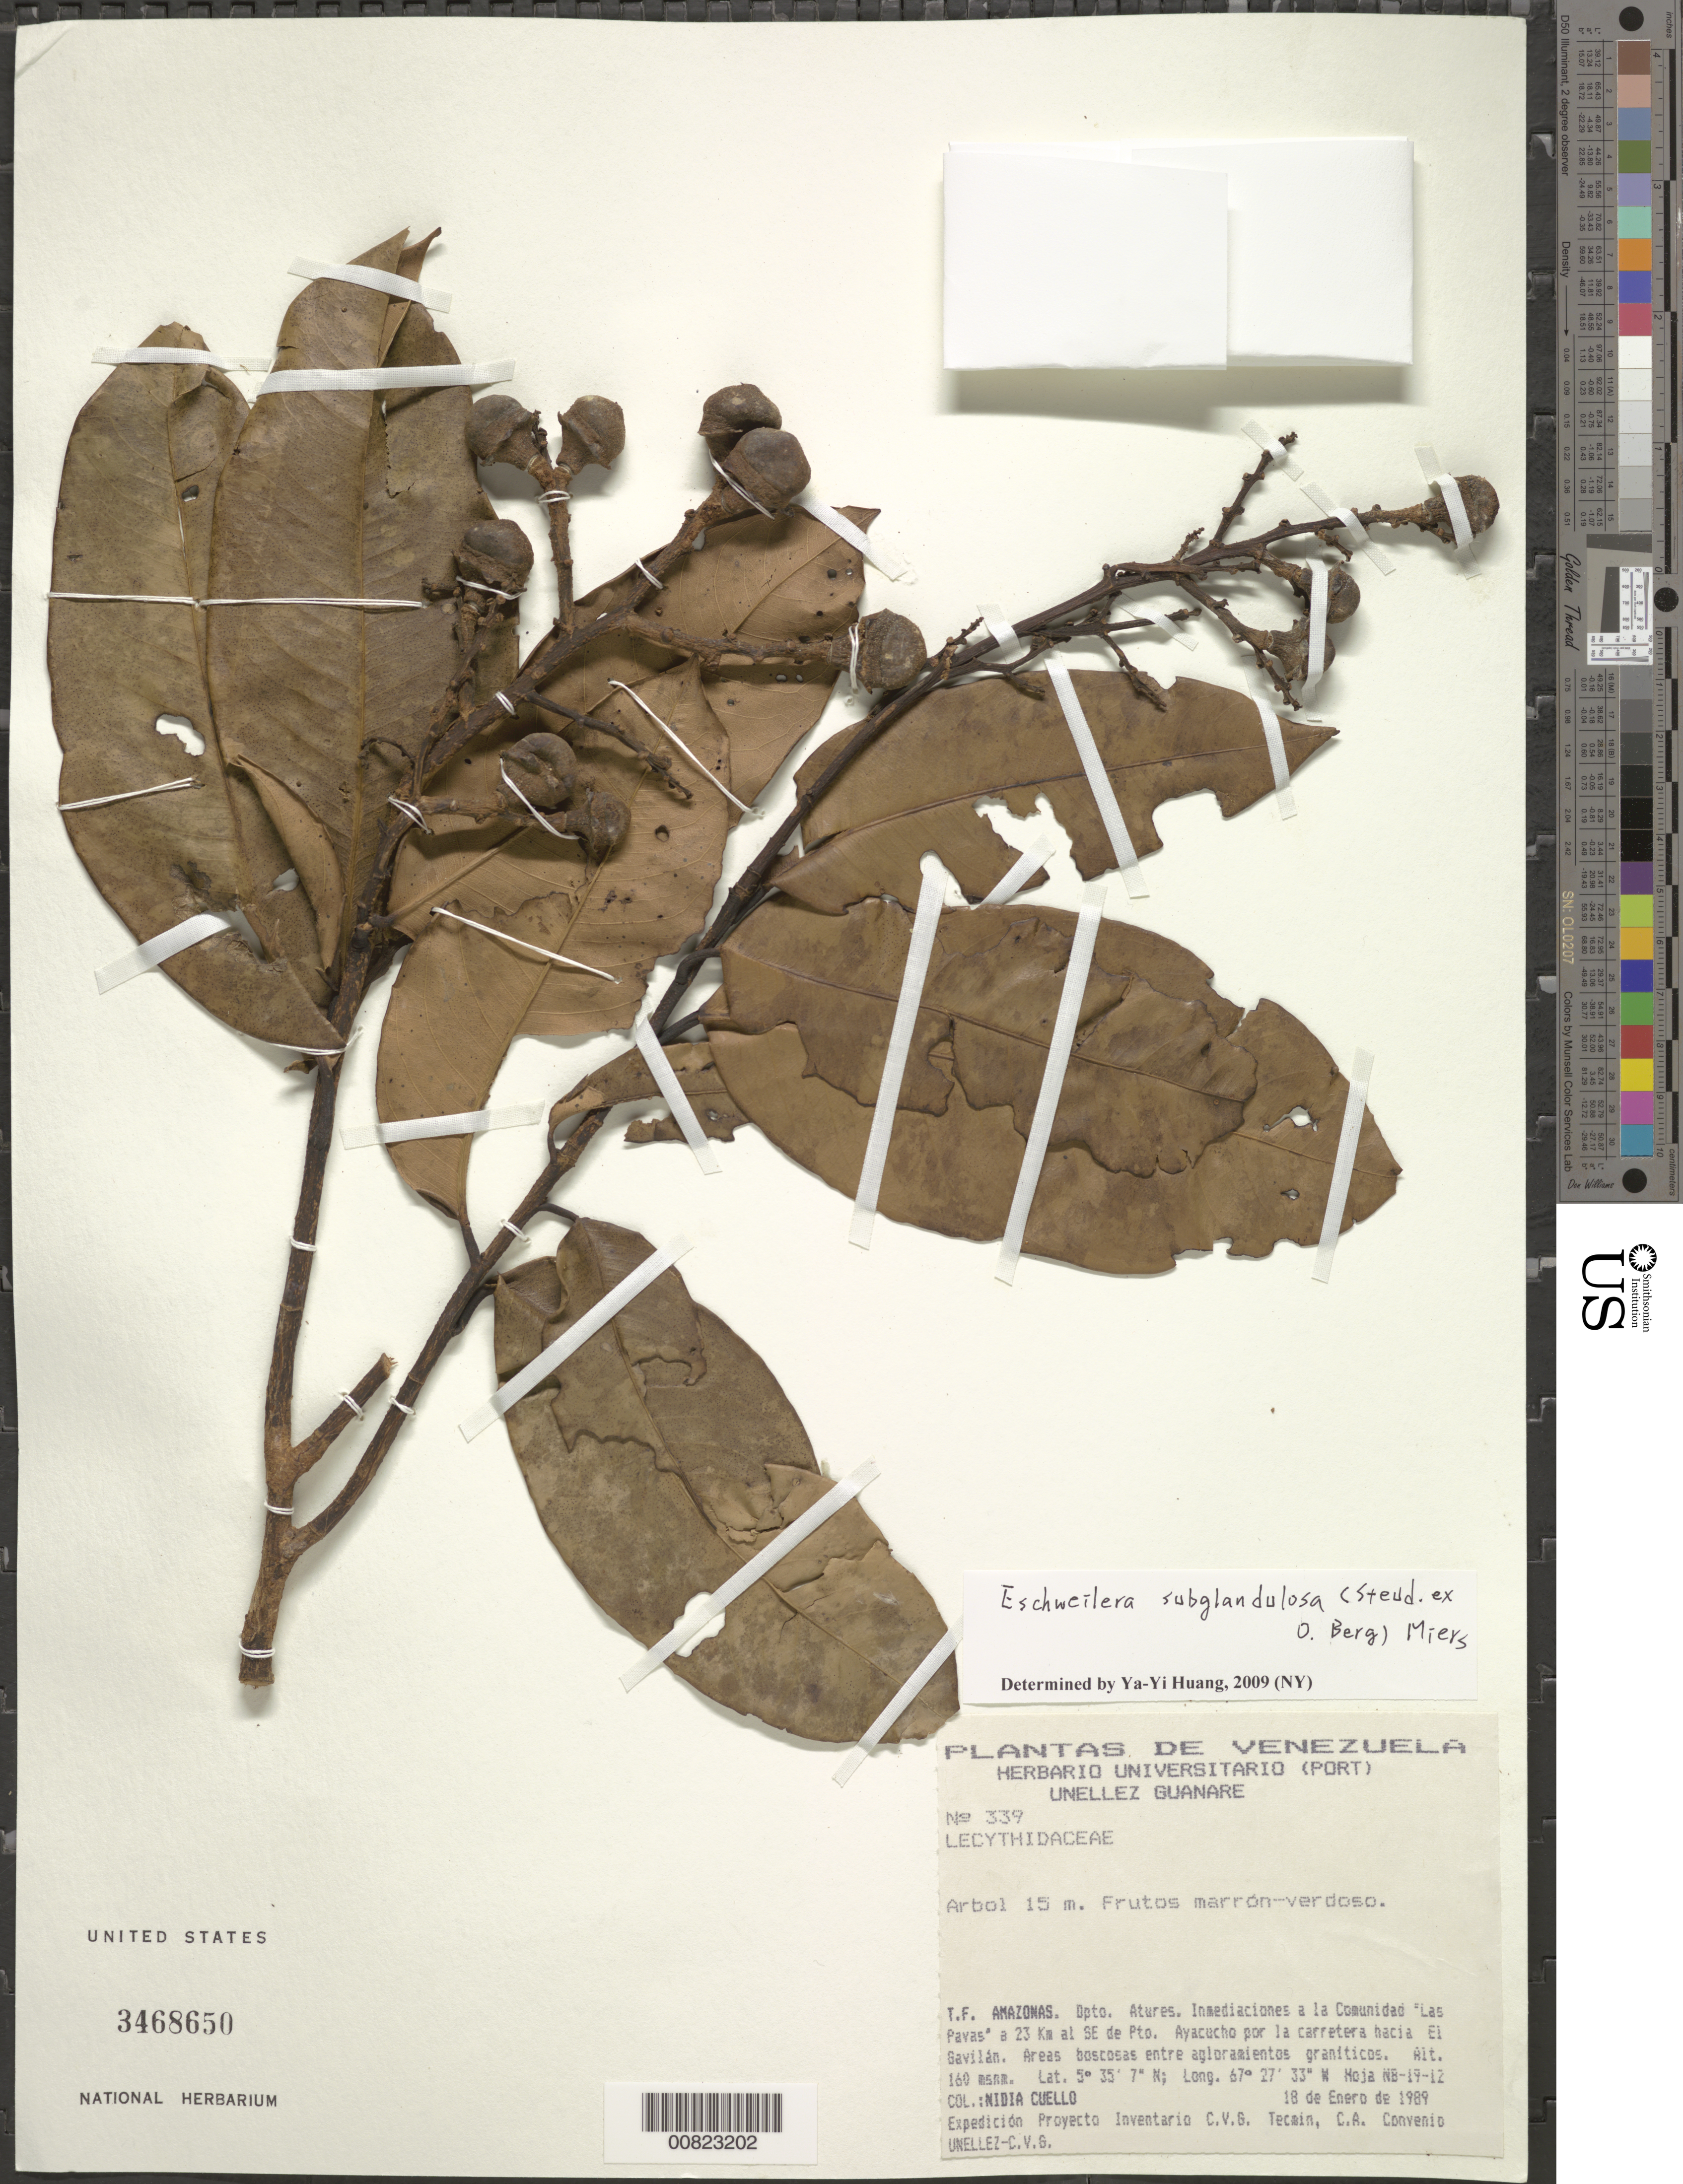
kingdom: Plantae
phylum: Tracheophyta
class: Magnoliopsida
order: Ericales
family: Lecythidaceae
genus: Eschweilera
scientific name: Eschweilera subglandulosa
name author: (Steud. ex Berg) Miers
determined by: Huang, Y. Y.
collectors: N. L. Cuello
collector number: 339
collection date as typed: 18-Jan-89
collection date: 1989-01-18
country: Venezuela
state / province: Amazonas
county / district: Atures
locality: Comunidad "Las Pavas", 23 km SE Pto. Ayacucho por la carretera hacia El Gavilán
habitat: Areas boscosas entre agloramientos graníticos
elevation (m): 160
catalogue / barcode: US 3468650